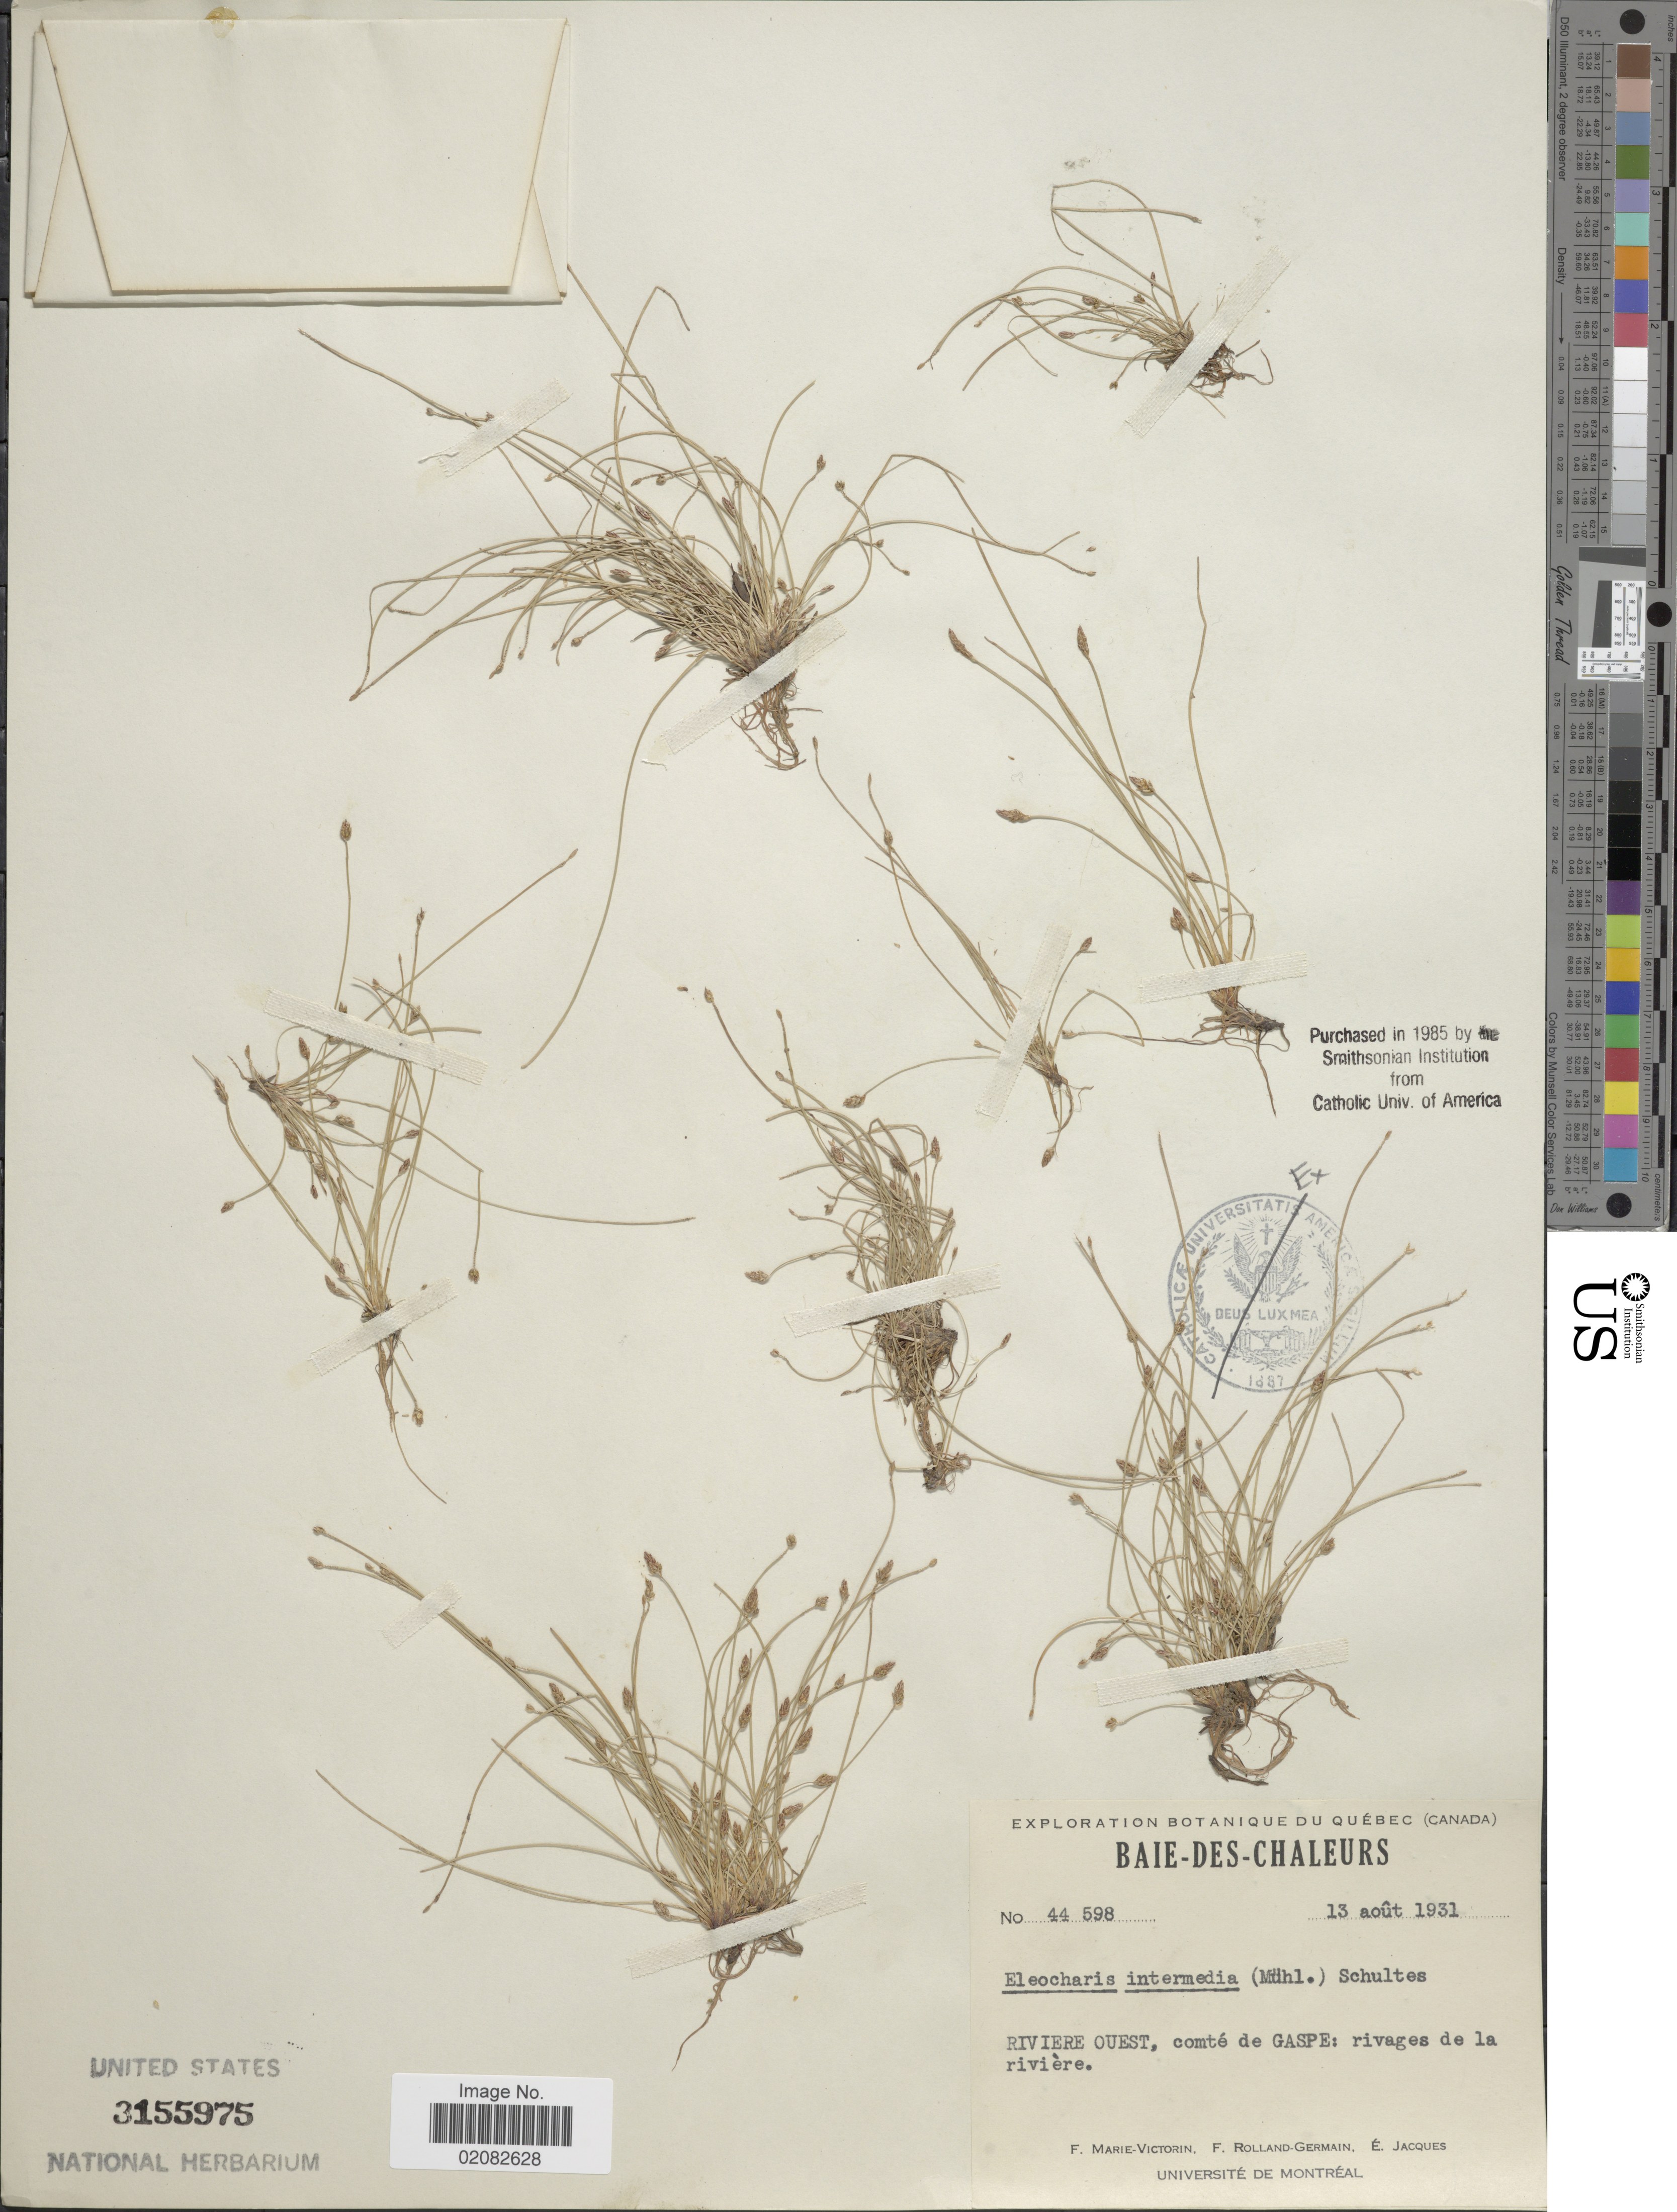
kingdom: Plantae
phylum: Tracheophyta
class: Liliopsida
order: Poales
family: Cyperaceae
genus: Eleocharis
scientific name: Eleocharis intermedia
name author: Schult.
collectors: F. Marie-Victorin, Rolland-Germain & E. Jacques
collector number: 44598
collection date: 1931-08-13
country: Canada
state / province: Quebec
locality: Baie-Des-Chaleurs, Riviere Ouest, comte de Gaspe: rivages de la riviere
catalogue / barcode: US 3155975